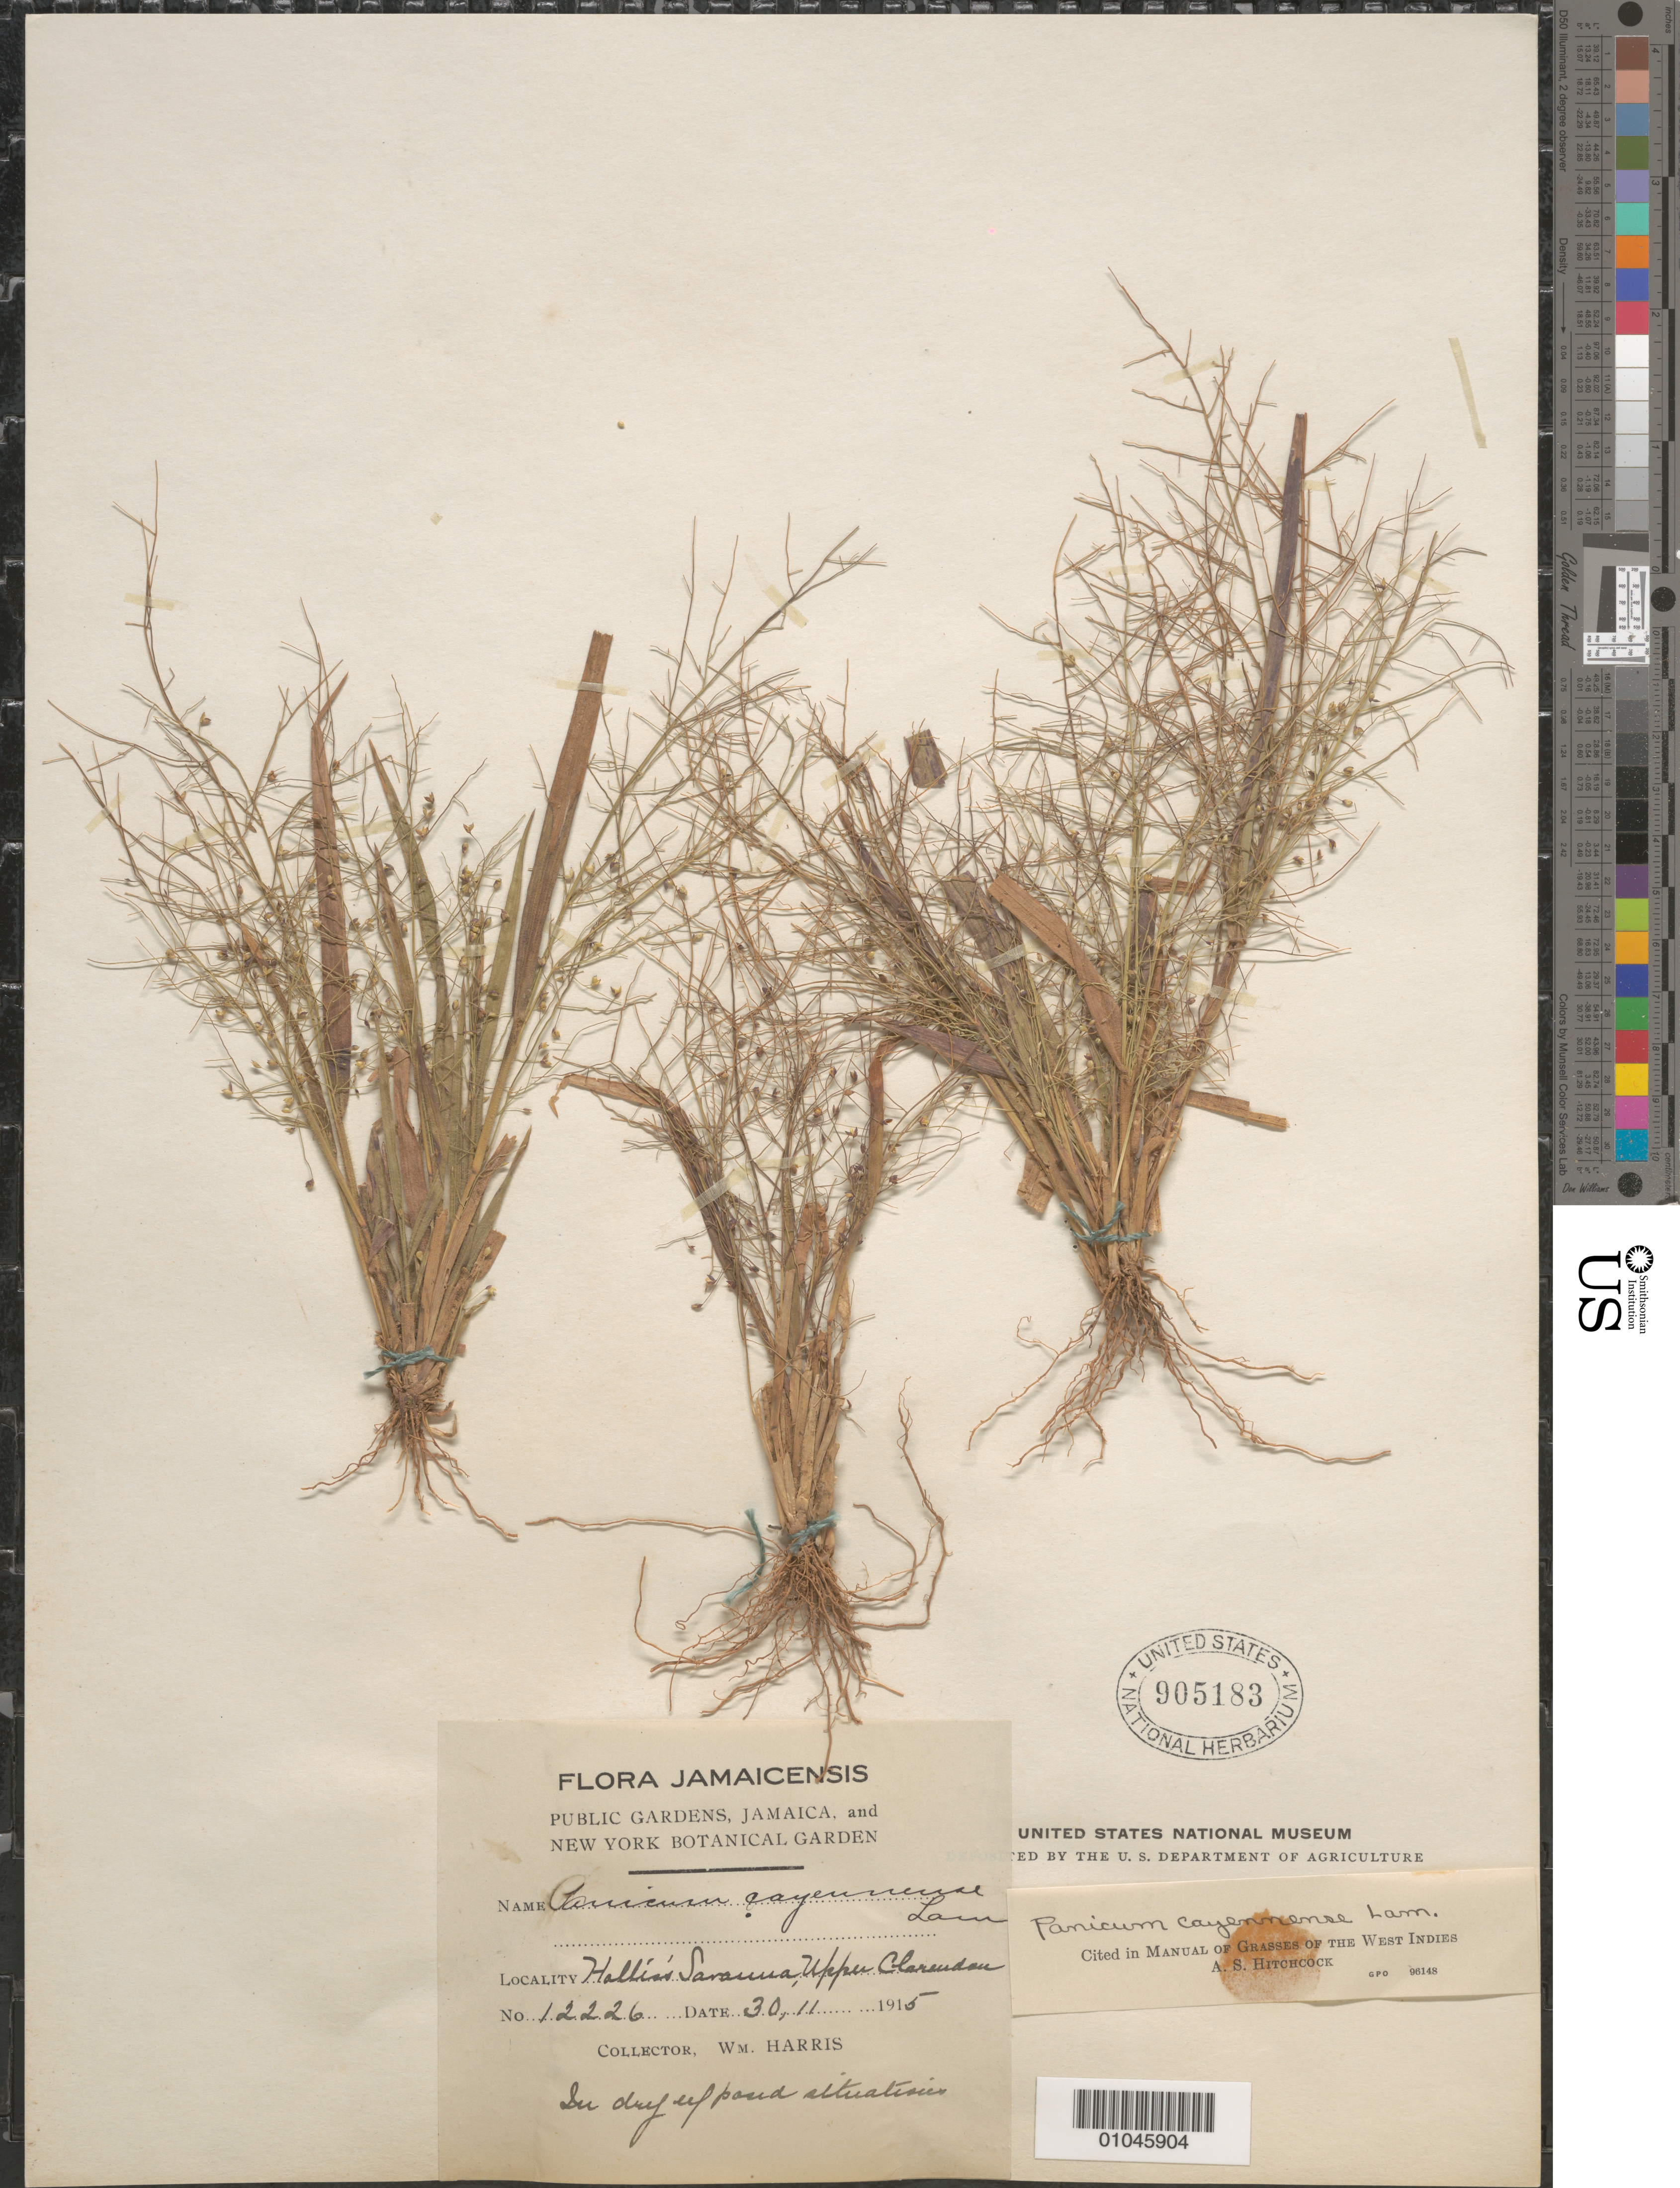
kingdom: Plantae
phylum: Tracheophyta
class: Liliopsida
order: Poales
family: Poaceae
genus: Panicum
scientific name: Panicum cayennense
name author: Lam.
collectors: W. Harris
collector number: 12226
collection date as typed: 30 Nov 1915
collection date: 1915-11-30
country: Jamaica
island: Jamaica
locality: Upper Claridon in dried up pond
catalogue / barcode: US 905183